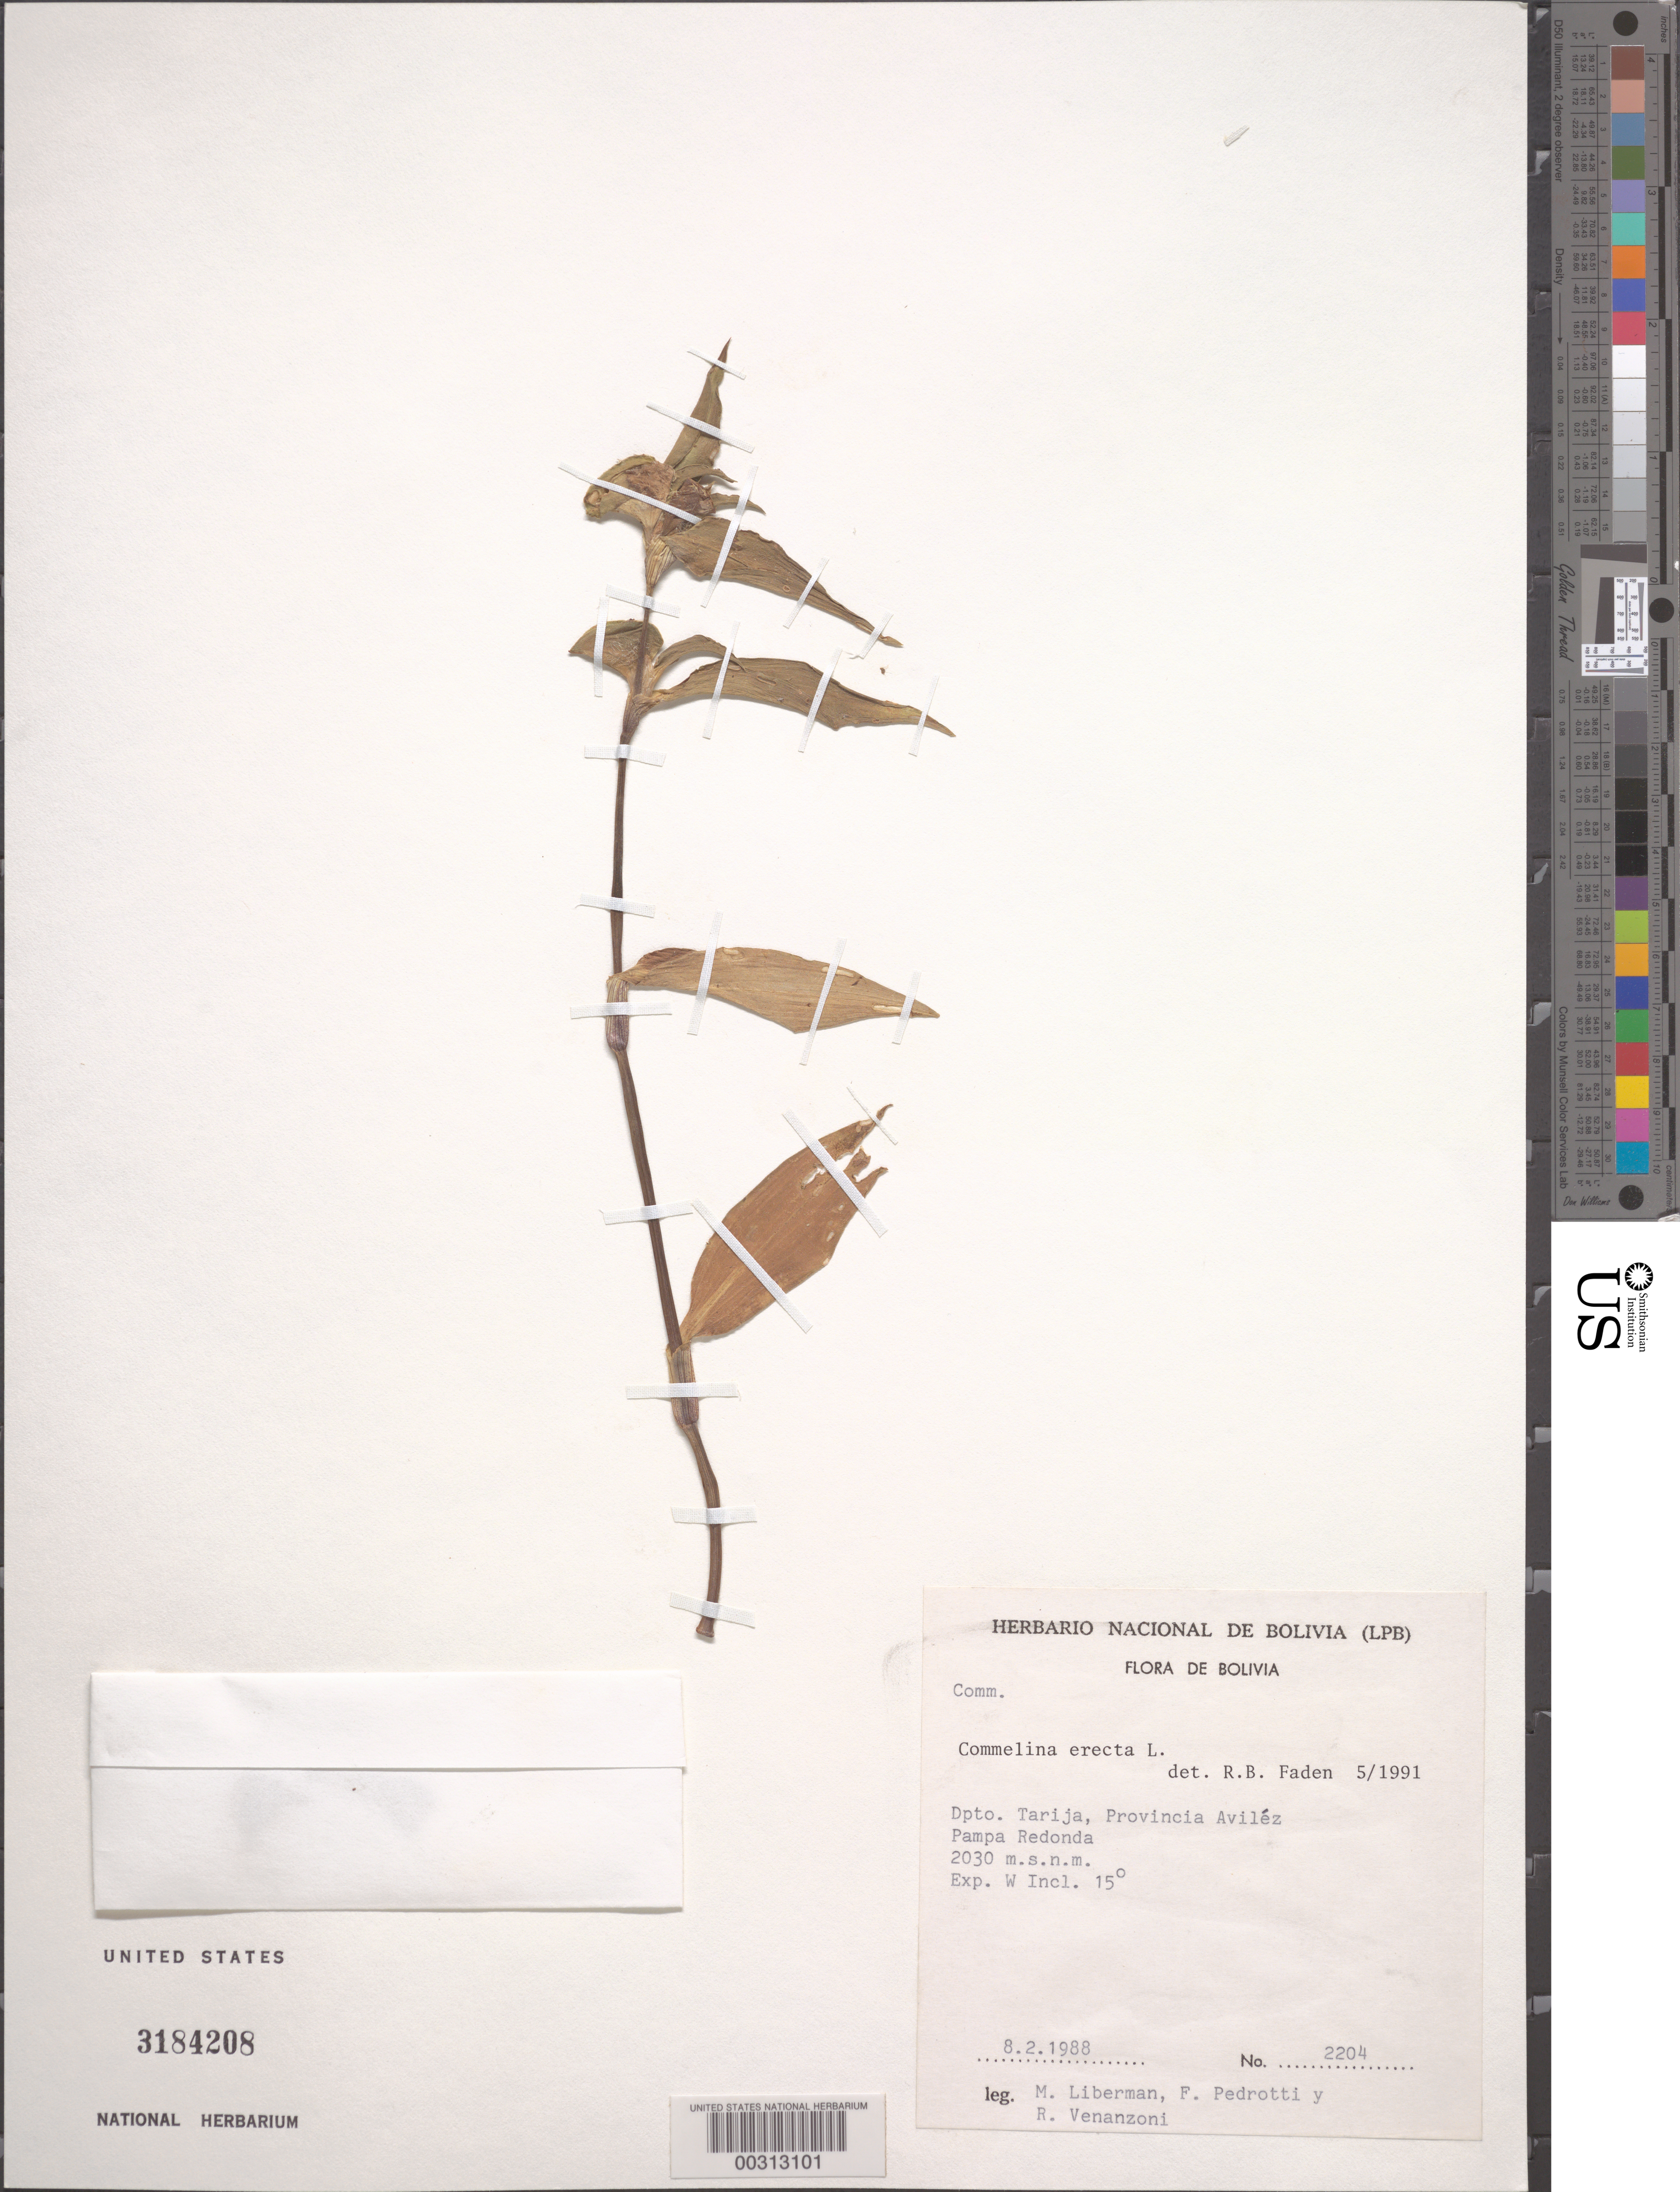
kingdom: Plantae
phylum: Tracheophyta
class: Liliopsida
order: Commelinales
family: Commelinaceae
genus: Commelina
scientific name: Commelina erecta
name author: L.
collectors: M. Liberman, F. Pedrotti & R. Venanzoni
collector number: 2204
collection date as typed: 08 Feb 1988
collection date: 1988-02-08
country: Bolivia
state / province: Tarija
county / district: Avilez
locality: Pampa Redonda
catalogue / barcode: US 3184208